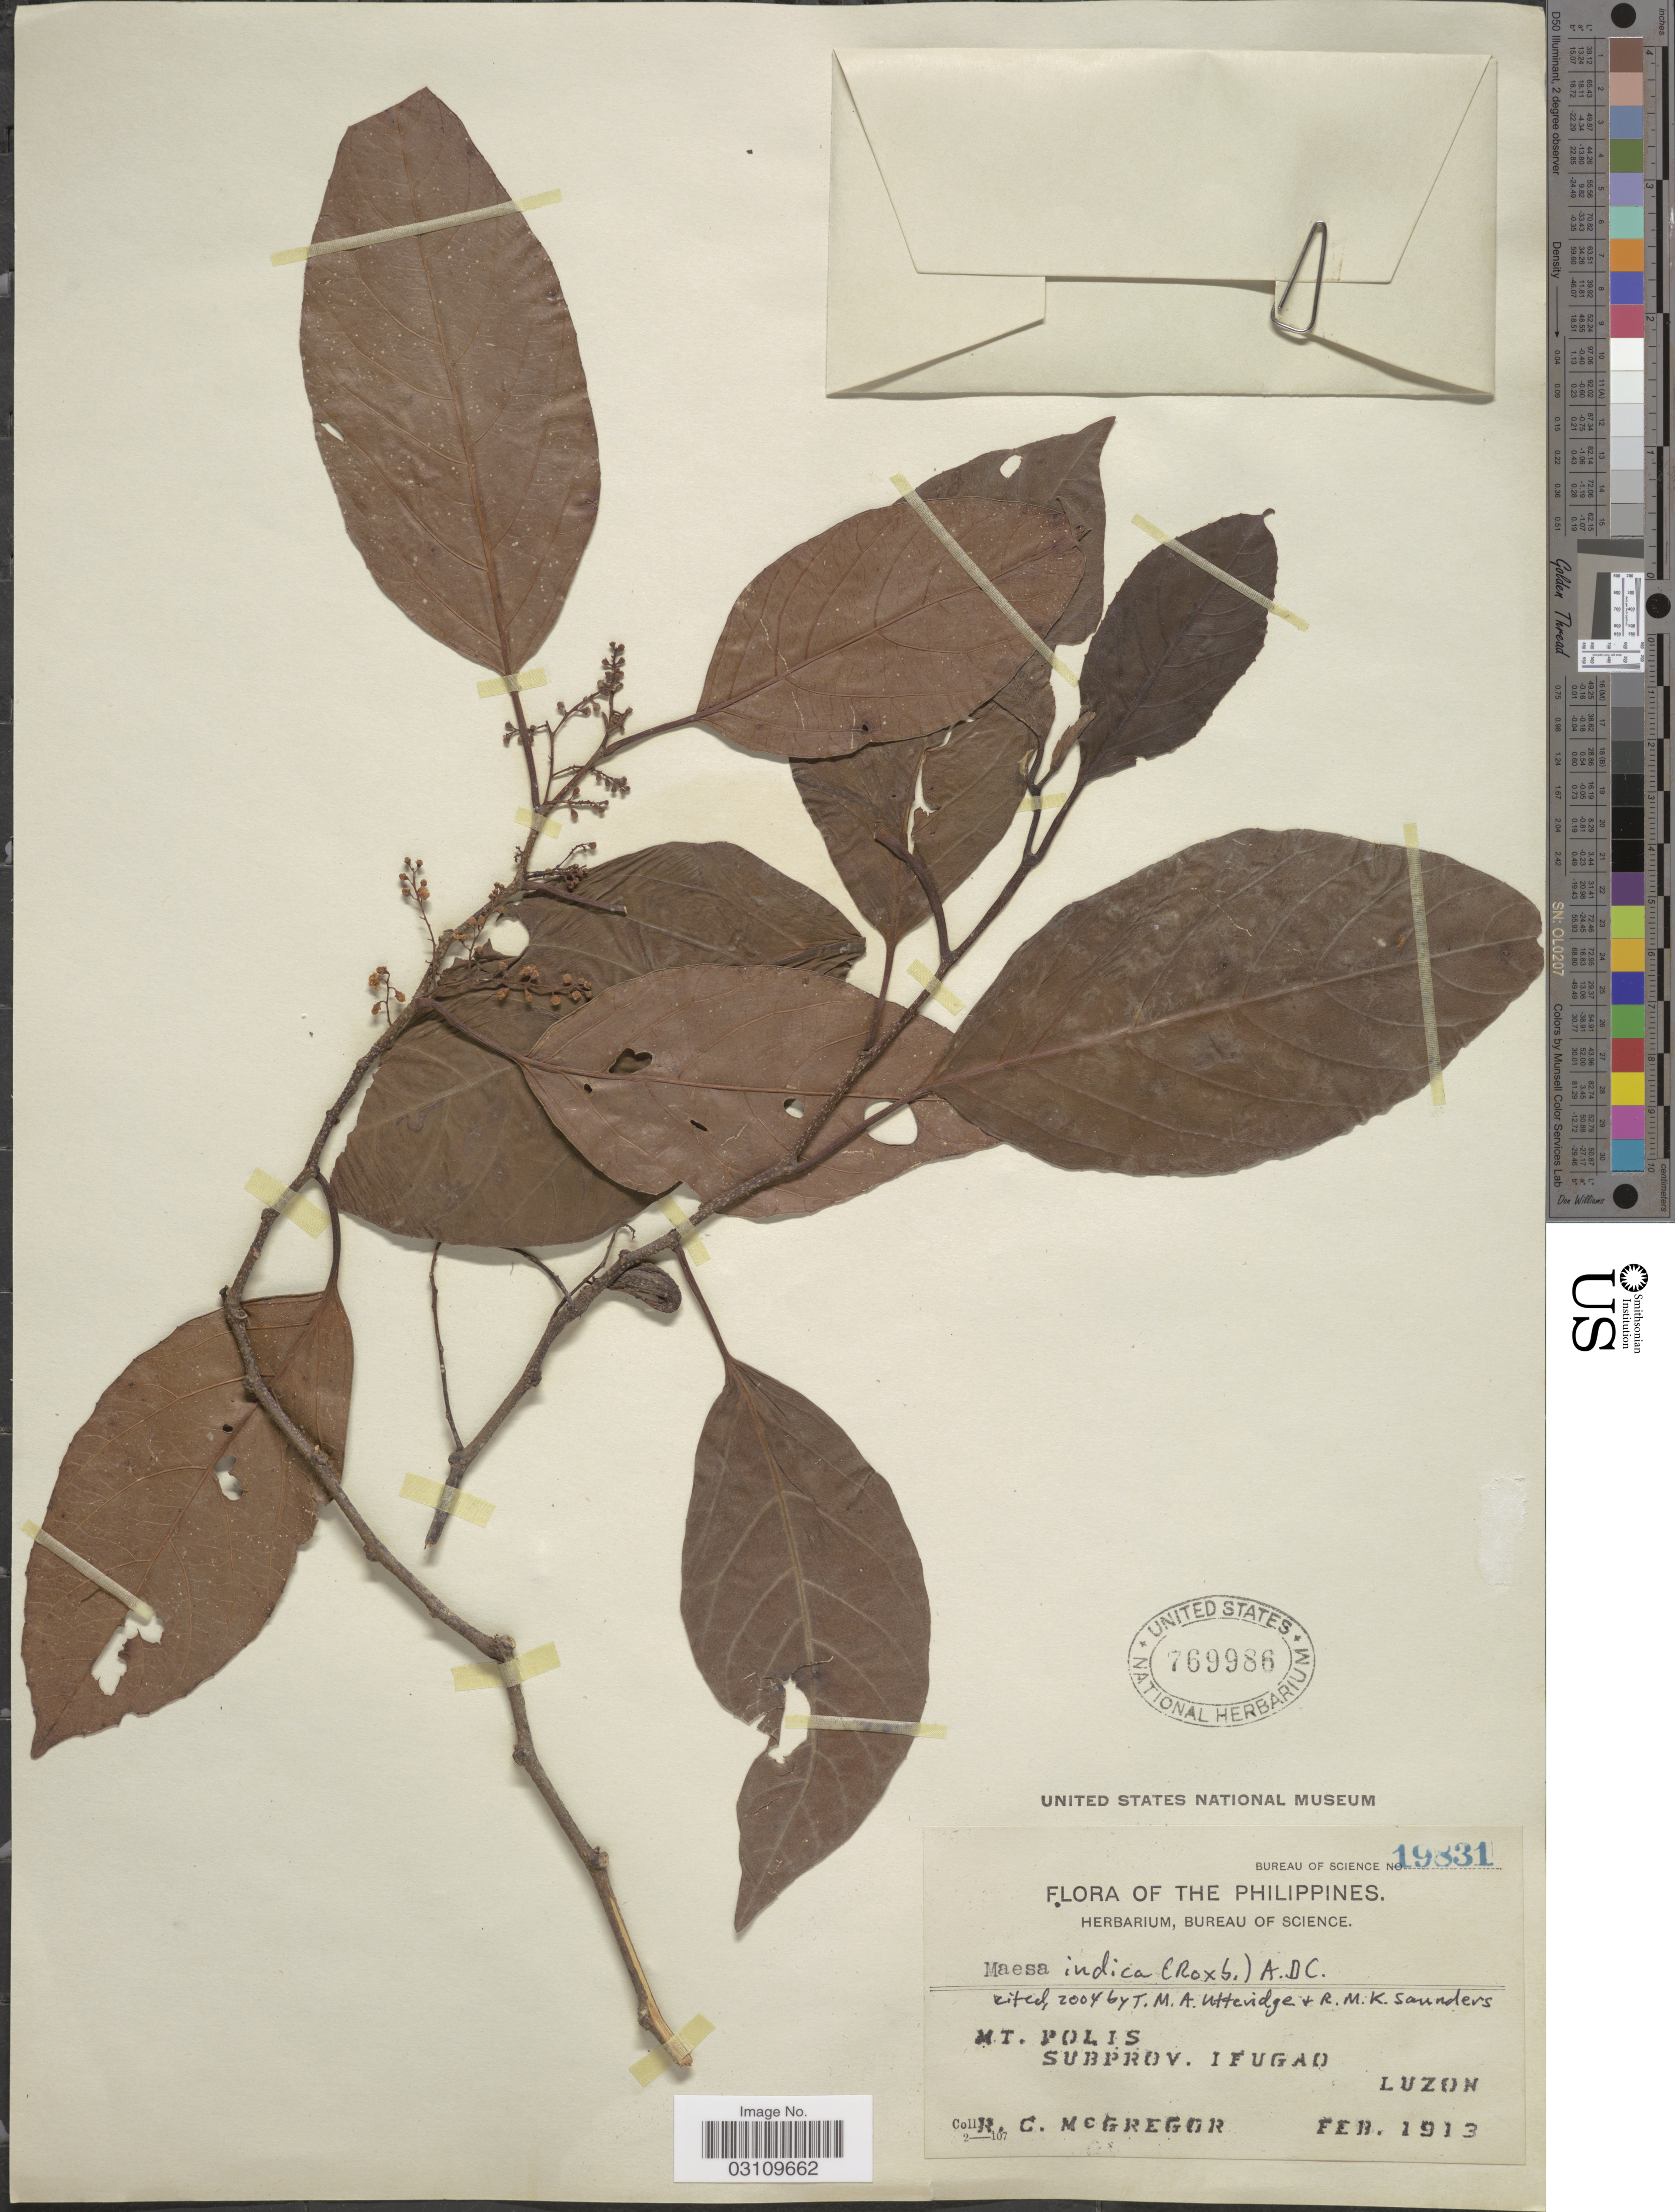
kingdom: Plantae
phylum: Tracheophyta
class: Magnoliopsida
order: Ericales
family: Primulaceae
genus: Maesa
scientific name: Maesa indica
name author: (Roxb.) A. DC.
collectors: R. C. McGregor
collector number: Bureau of Science 19831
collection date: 1913-02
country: Philippines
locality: Mt. Polis, Subprov. Ifugao, Luzon.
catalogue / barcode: US 769986